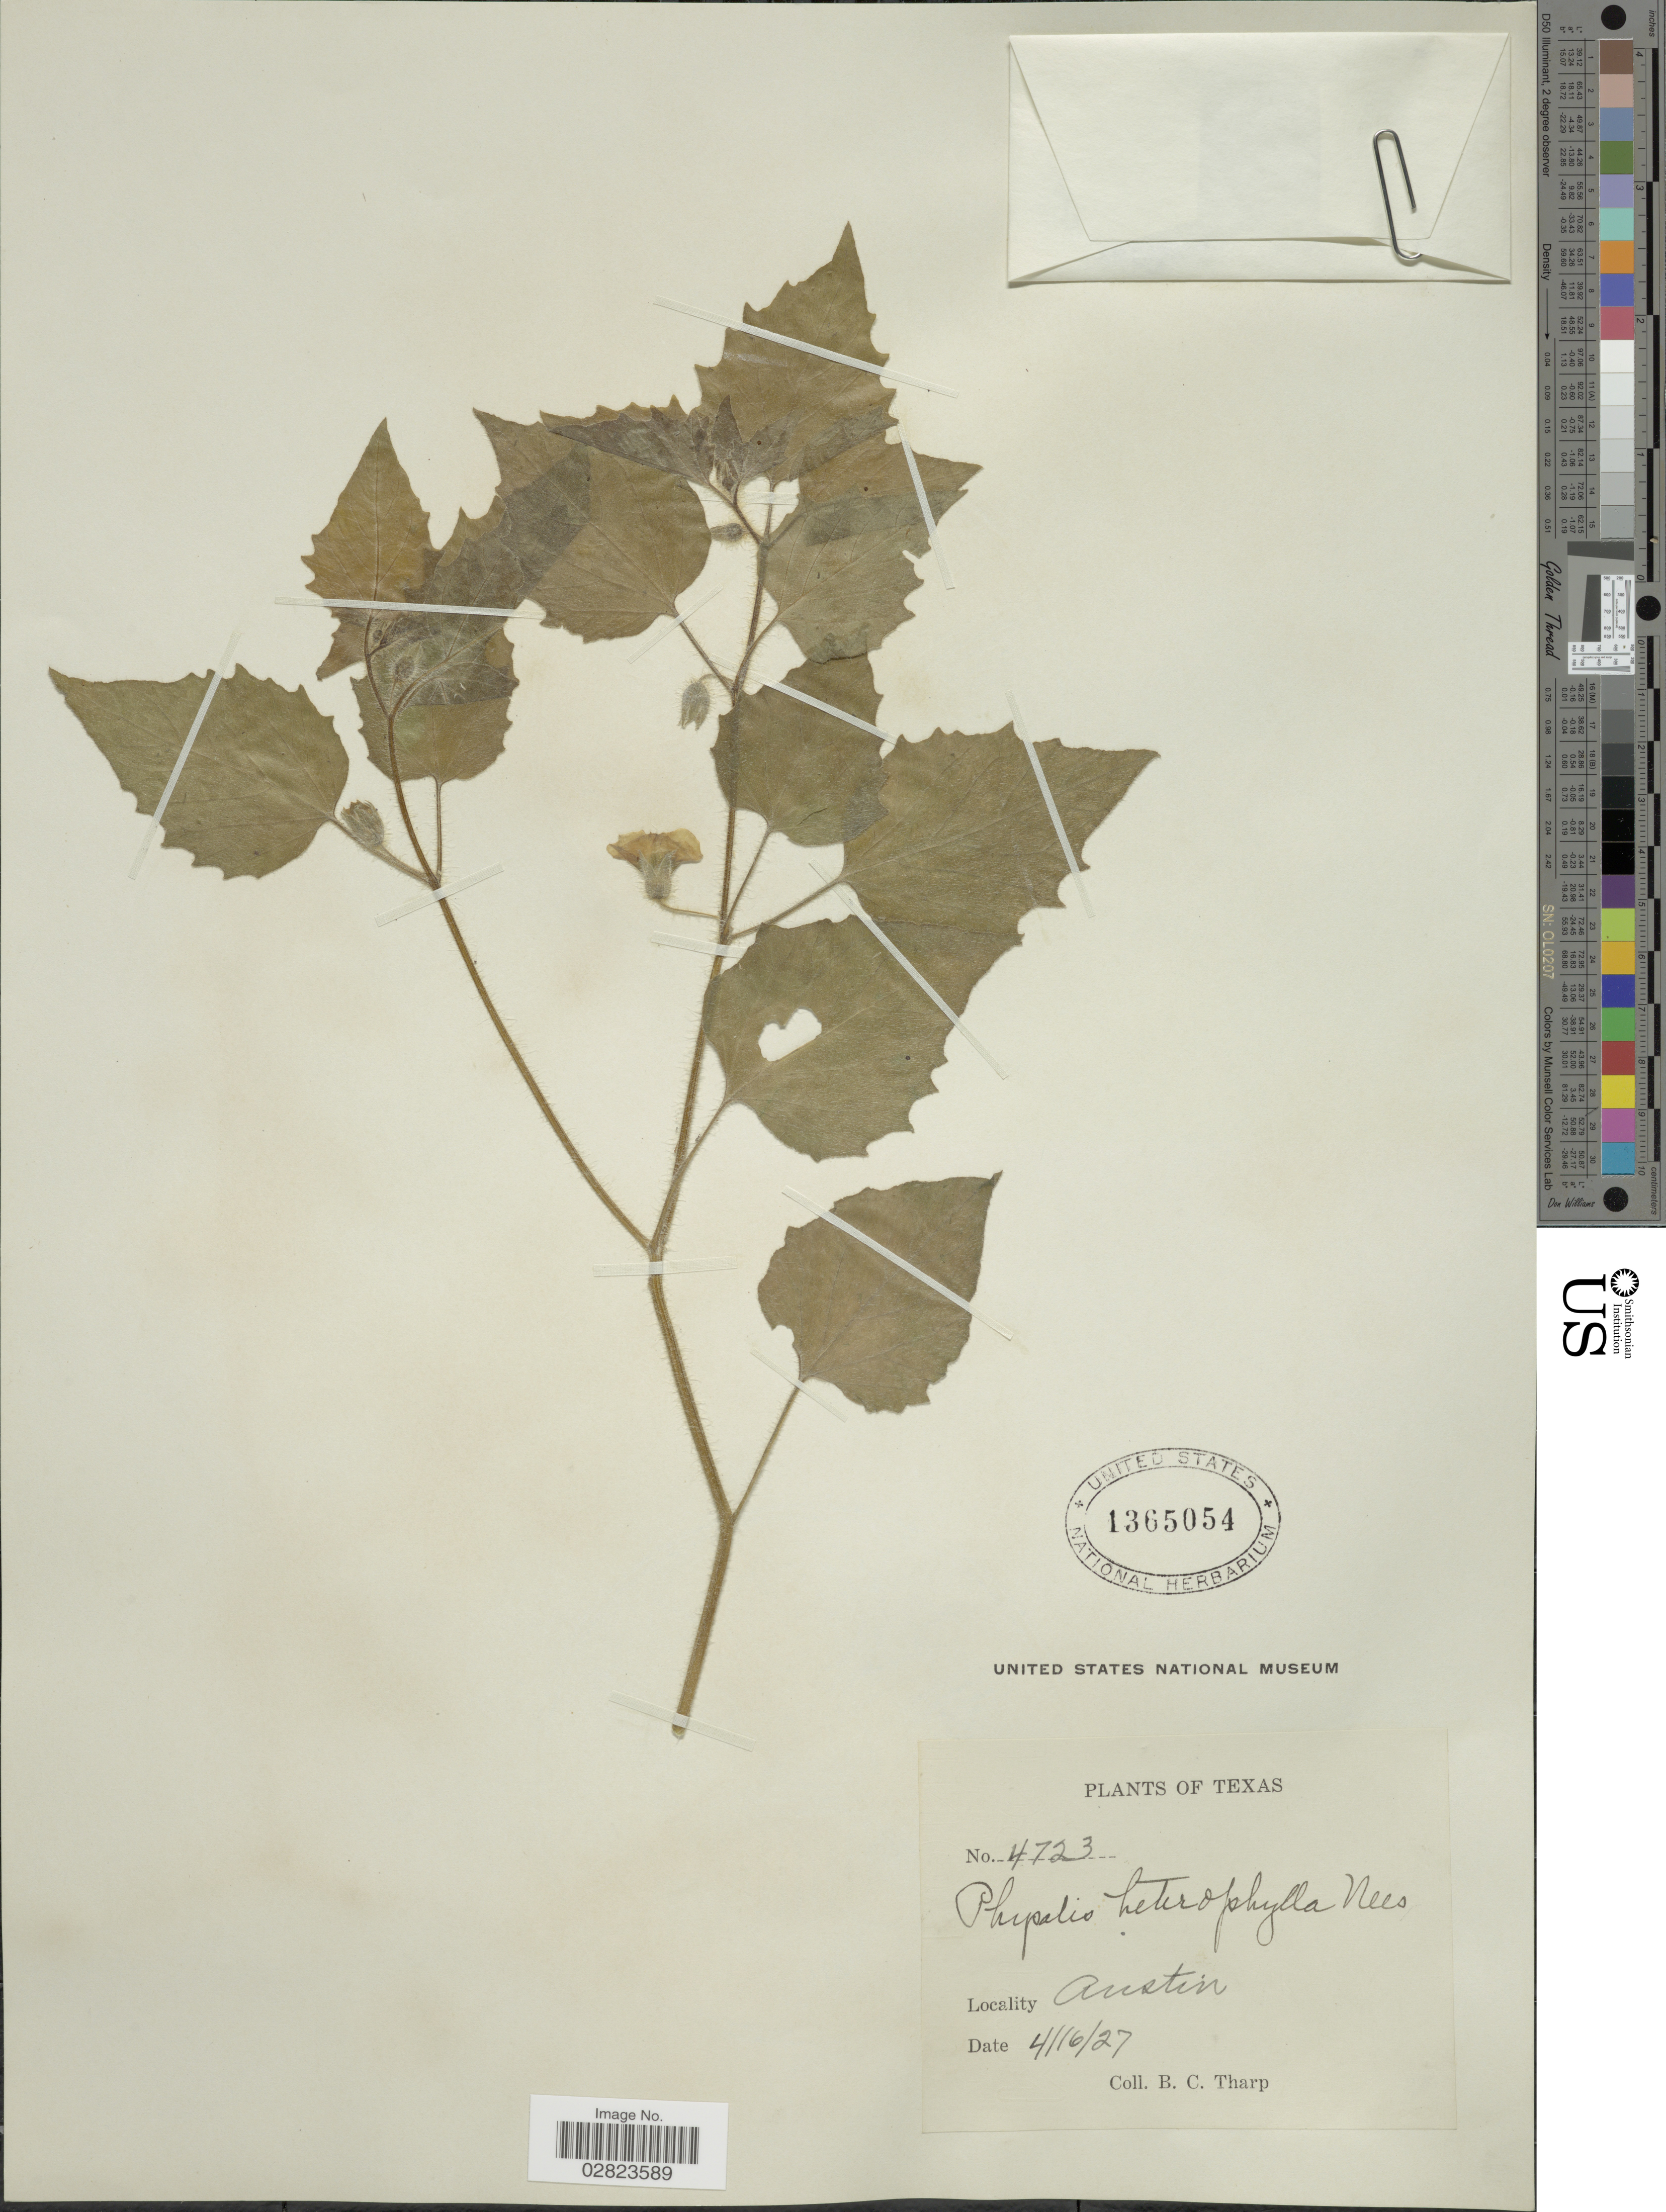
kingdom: Plantae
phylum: Tracheophyta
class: Magnoliopsida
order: Solanales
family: Solanaceae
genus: Physalis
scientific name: Physalis heterophylla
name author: Nees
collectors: B. C. Tharp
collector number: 4723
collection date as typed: Transcribed d/m/y: 16/4/27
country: United States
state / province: Texas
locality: Austin.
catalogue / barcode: US 1365054